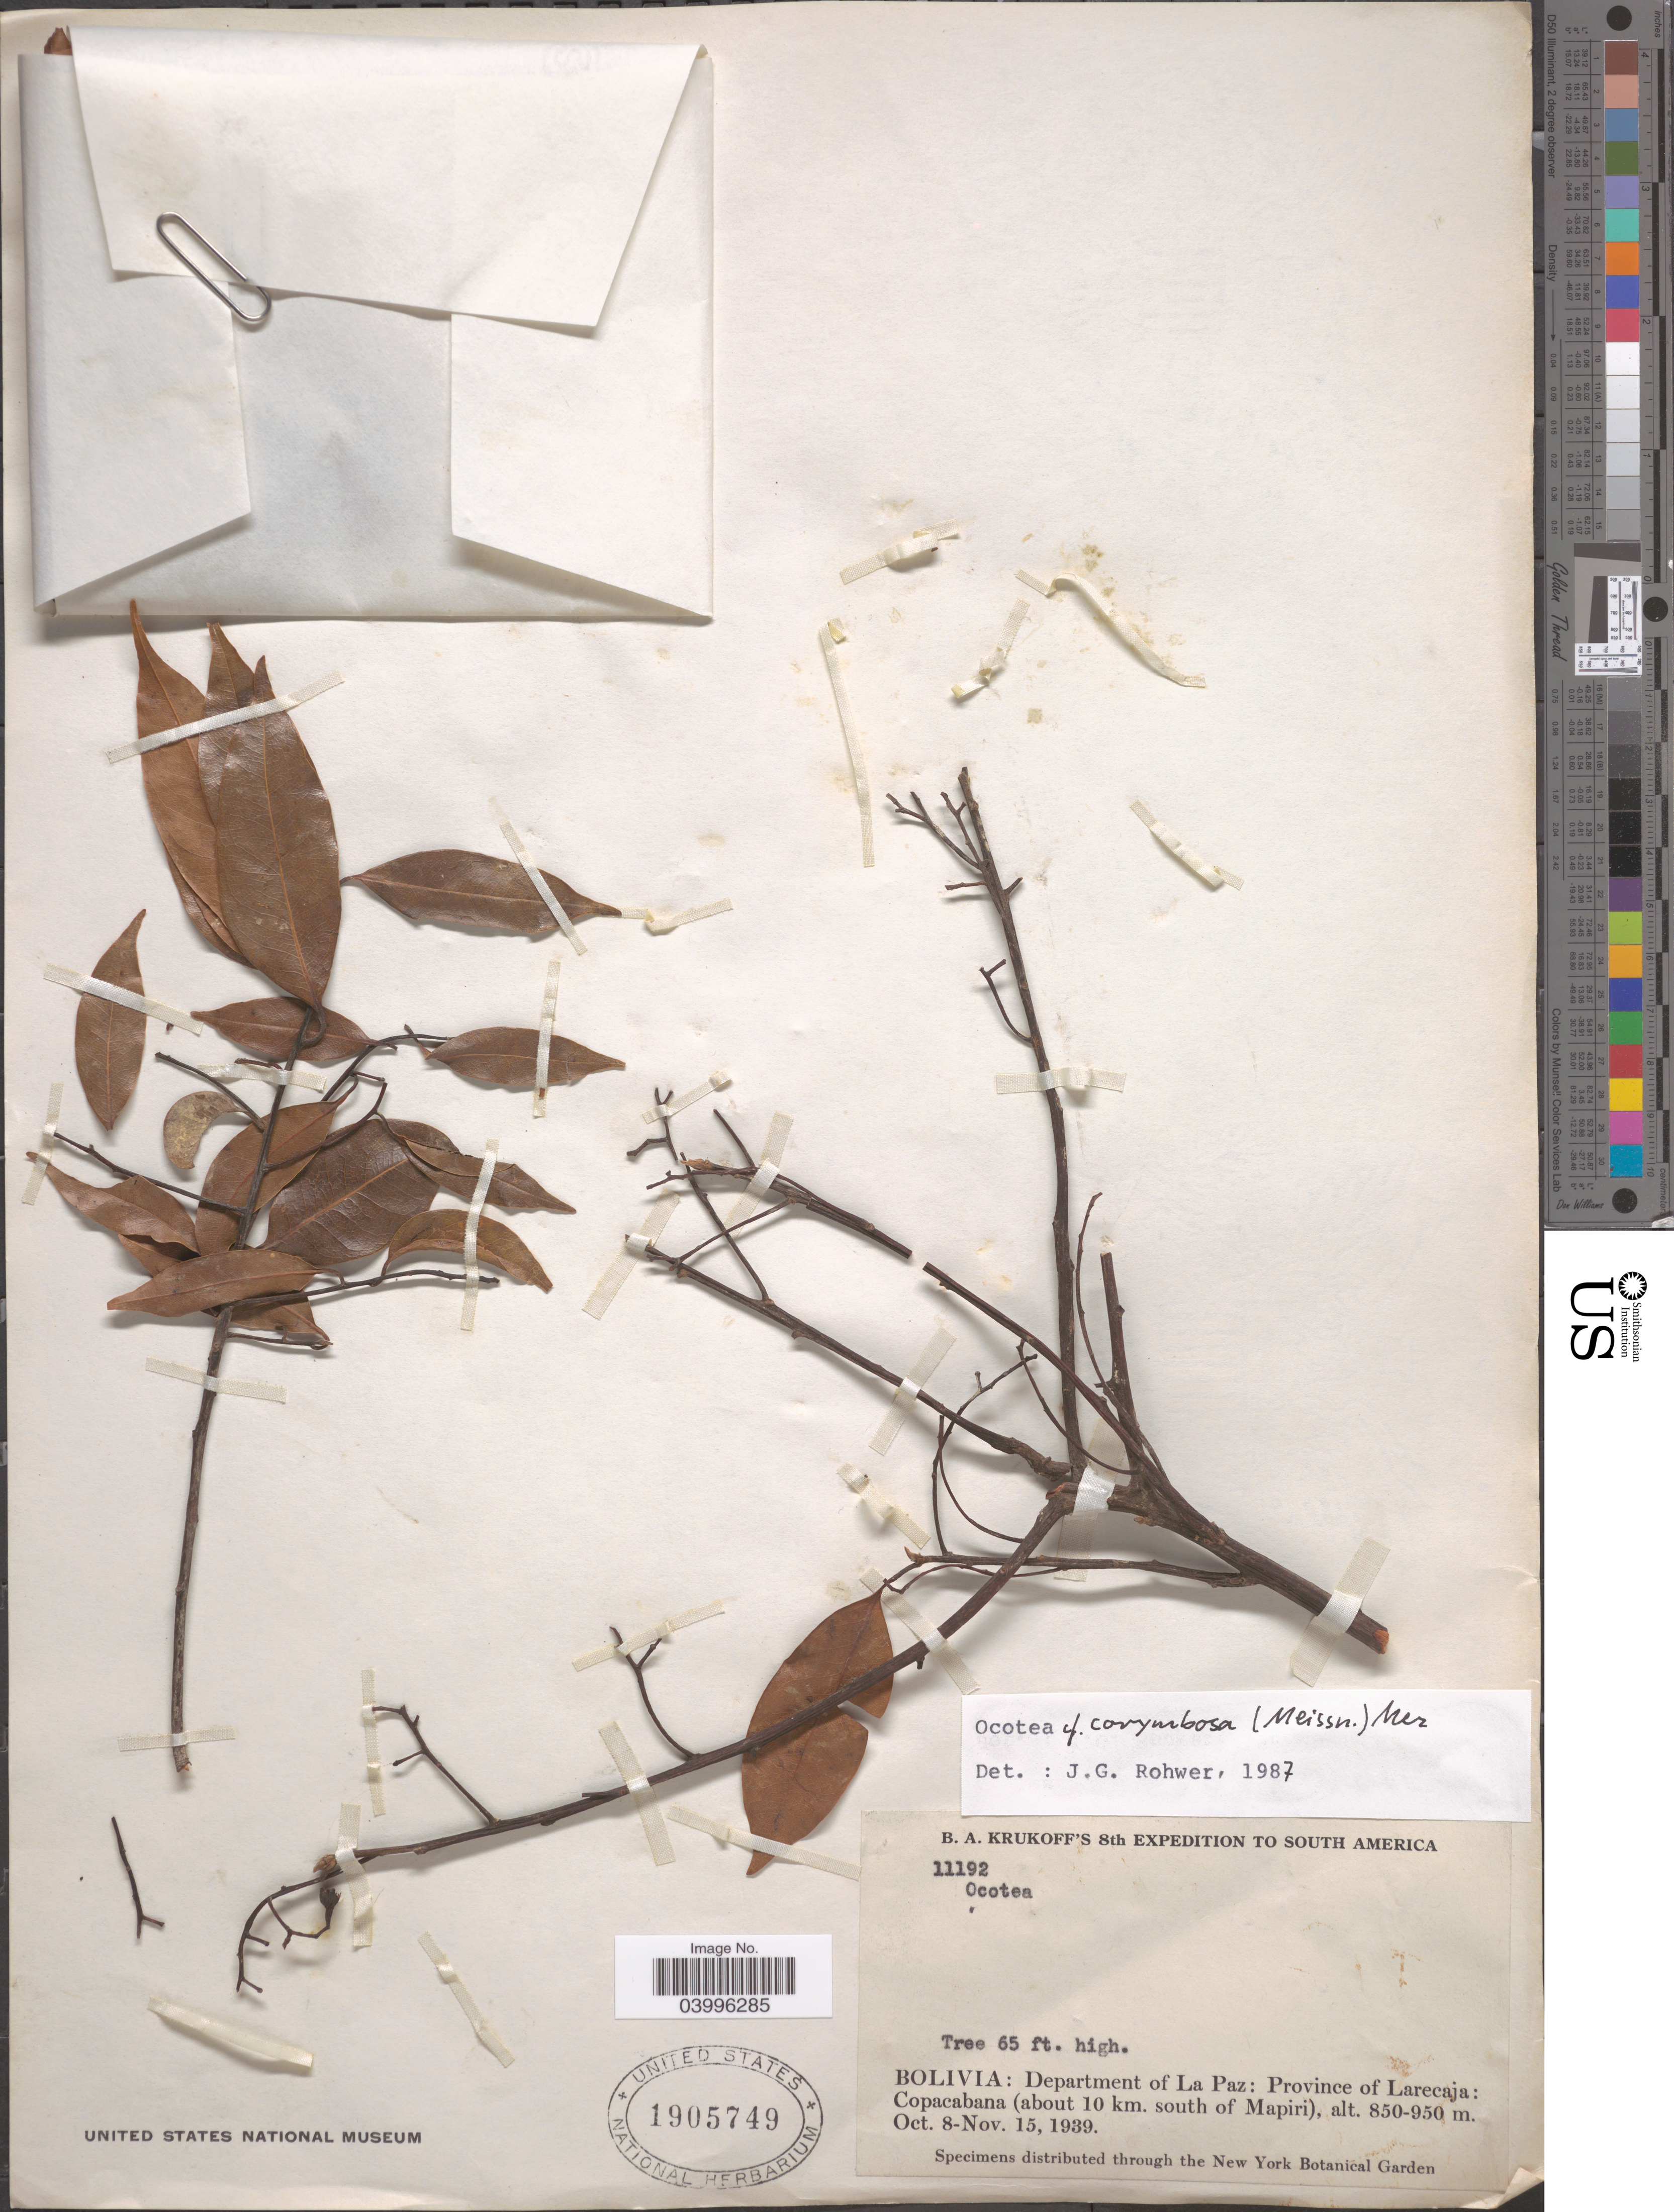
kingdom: Plantae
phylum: Tracheophyta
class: Magnoliopsida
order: Laurales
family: Lauraceae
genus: Ocotea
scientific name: Ocotea corymbosa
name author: (Meisn.) Mez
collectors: B. A. Krukoff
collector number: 11192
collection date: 1939-10-08/1939-11-15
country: Bolivia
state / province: La Paz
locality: Department of La Paz: Province of Larecaja: Copacabana (about 10 km. south of Mapiri).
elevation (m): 850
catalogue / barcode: US 1905749